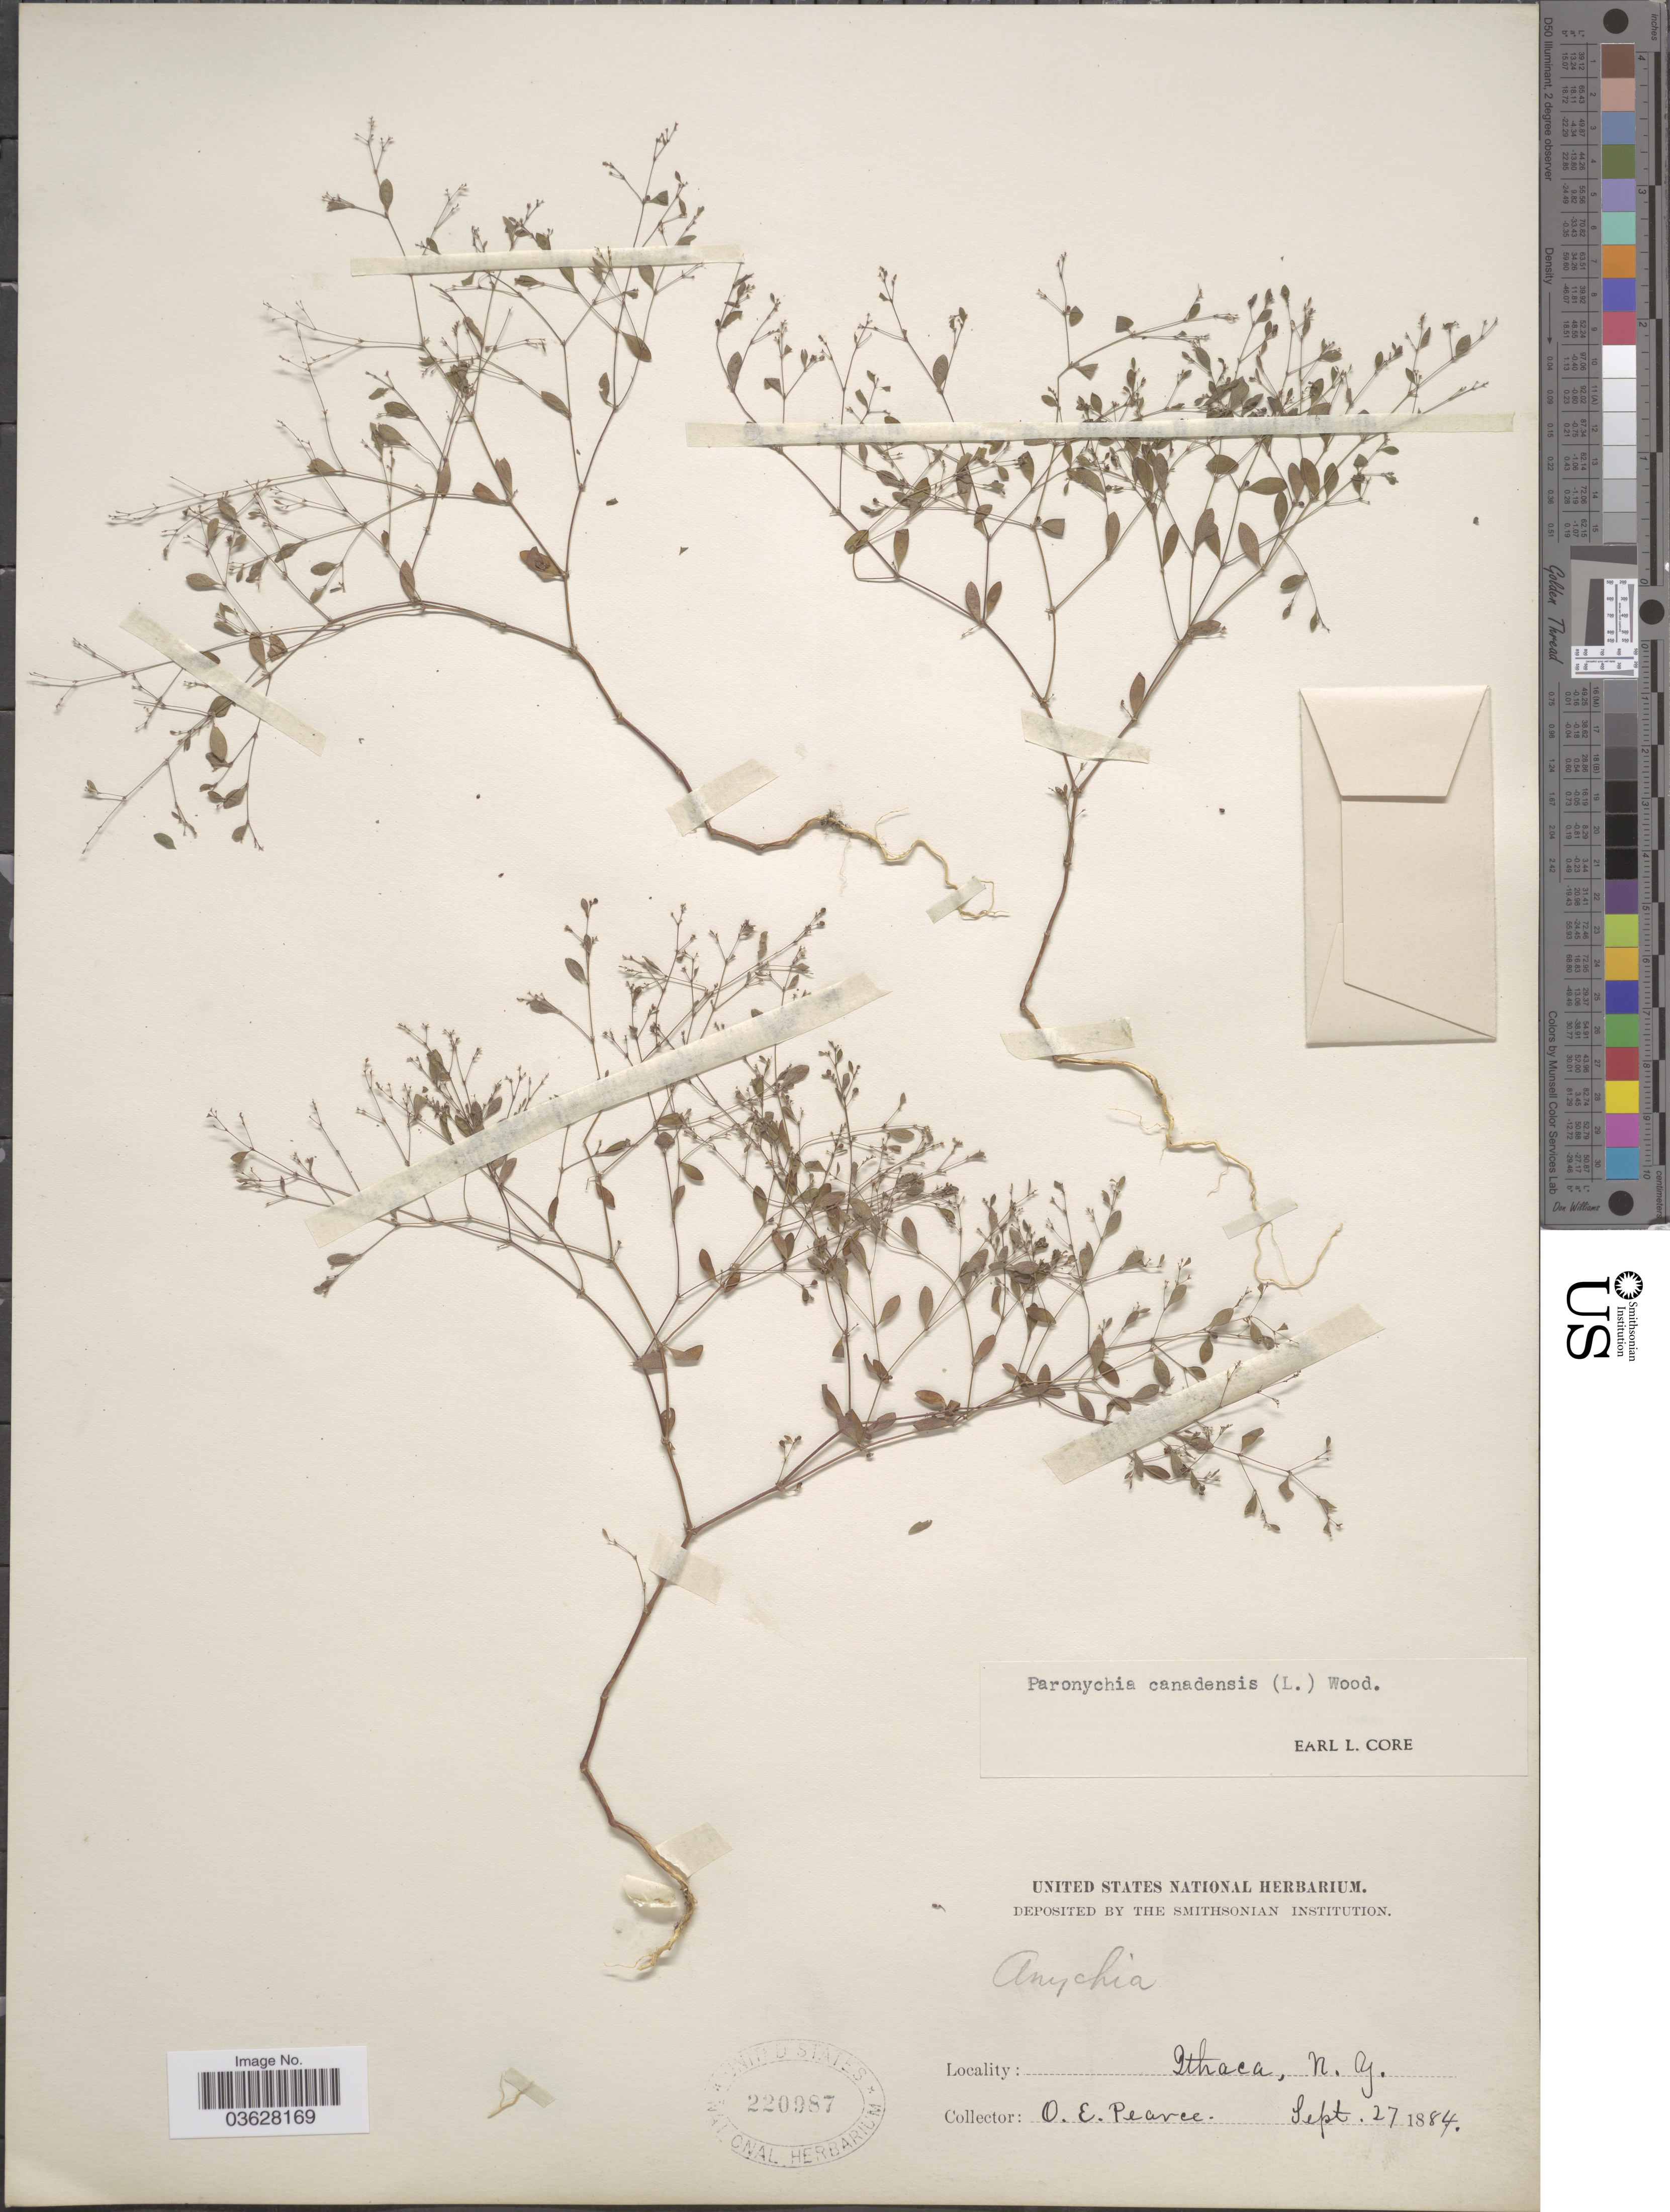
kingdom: Plantae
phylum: Tracheophyta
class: Magnoliopsida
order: Caryophyllales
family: Caryophyllaceae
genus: Paronychia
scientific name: Paronychia canadensis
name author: (L.) Alph. Wood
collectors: O. E. Pearce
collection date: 1884-09-27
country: United States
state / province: New York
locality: Ithaca.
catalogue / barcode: US 220987